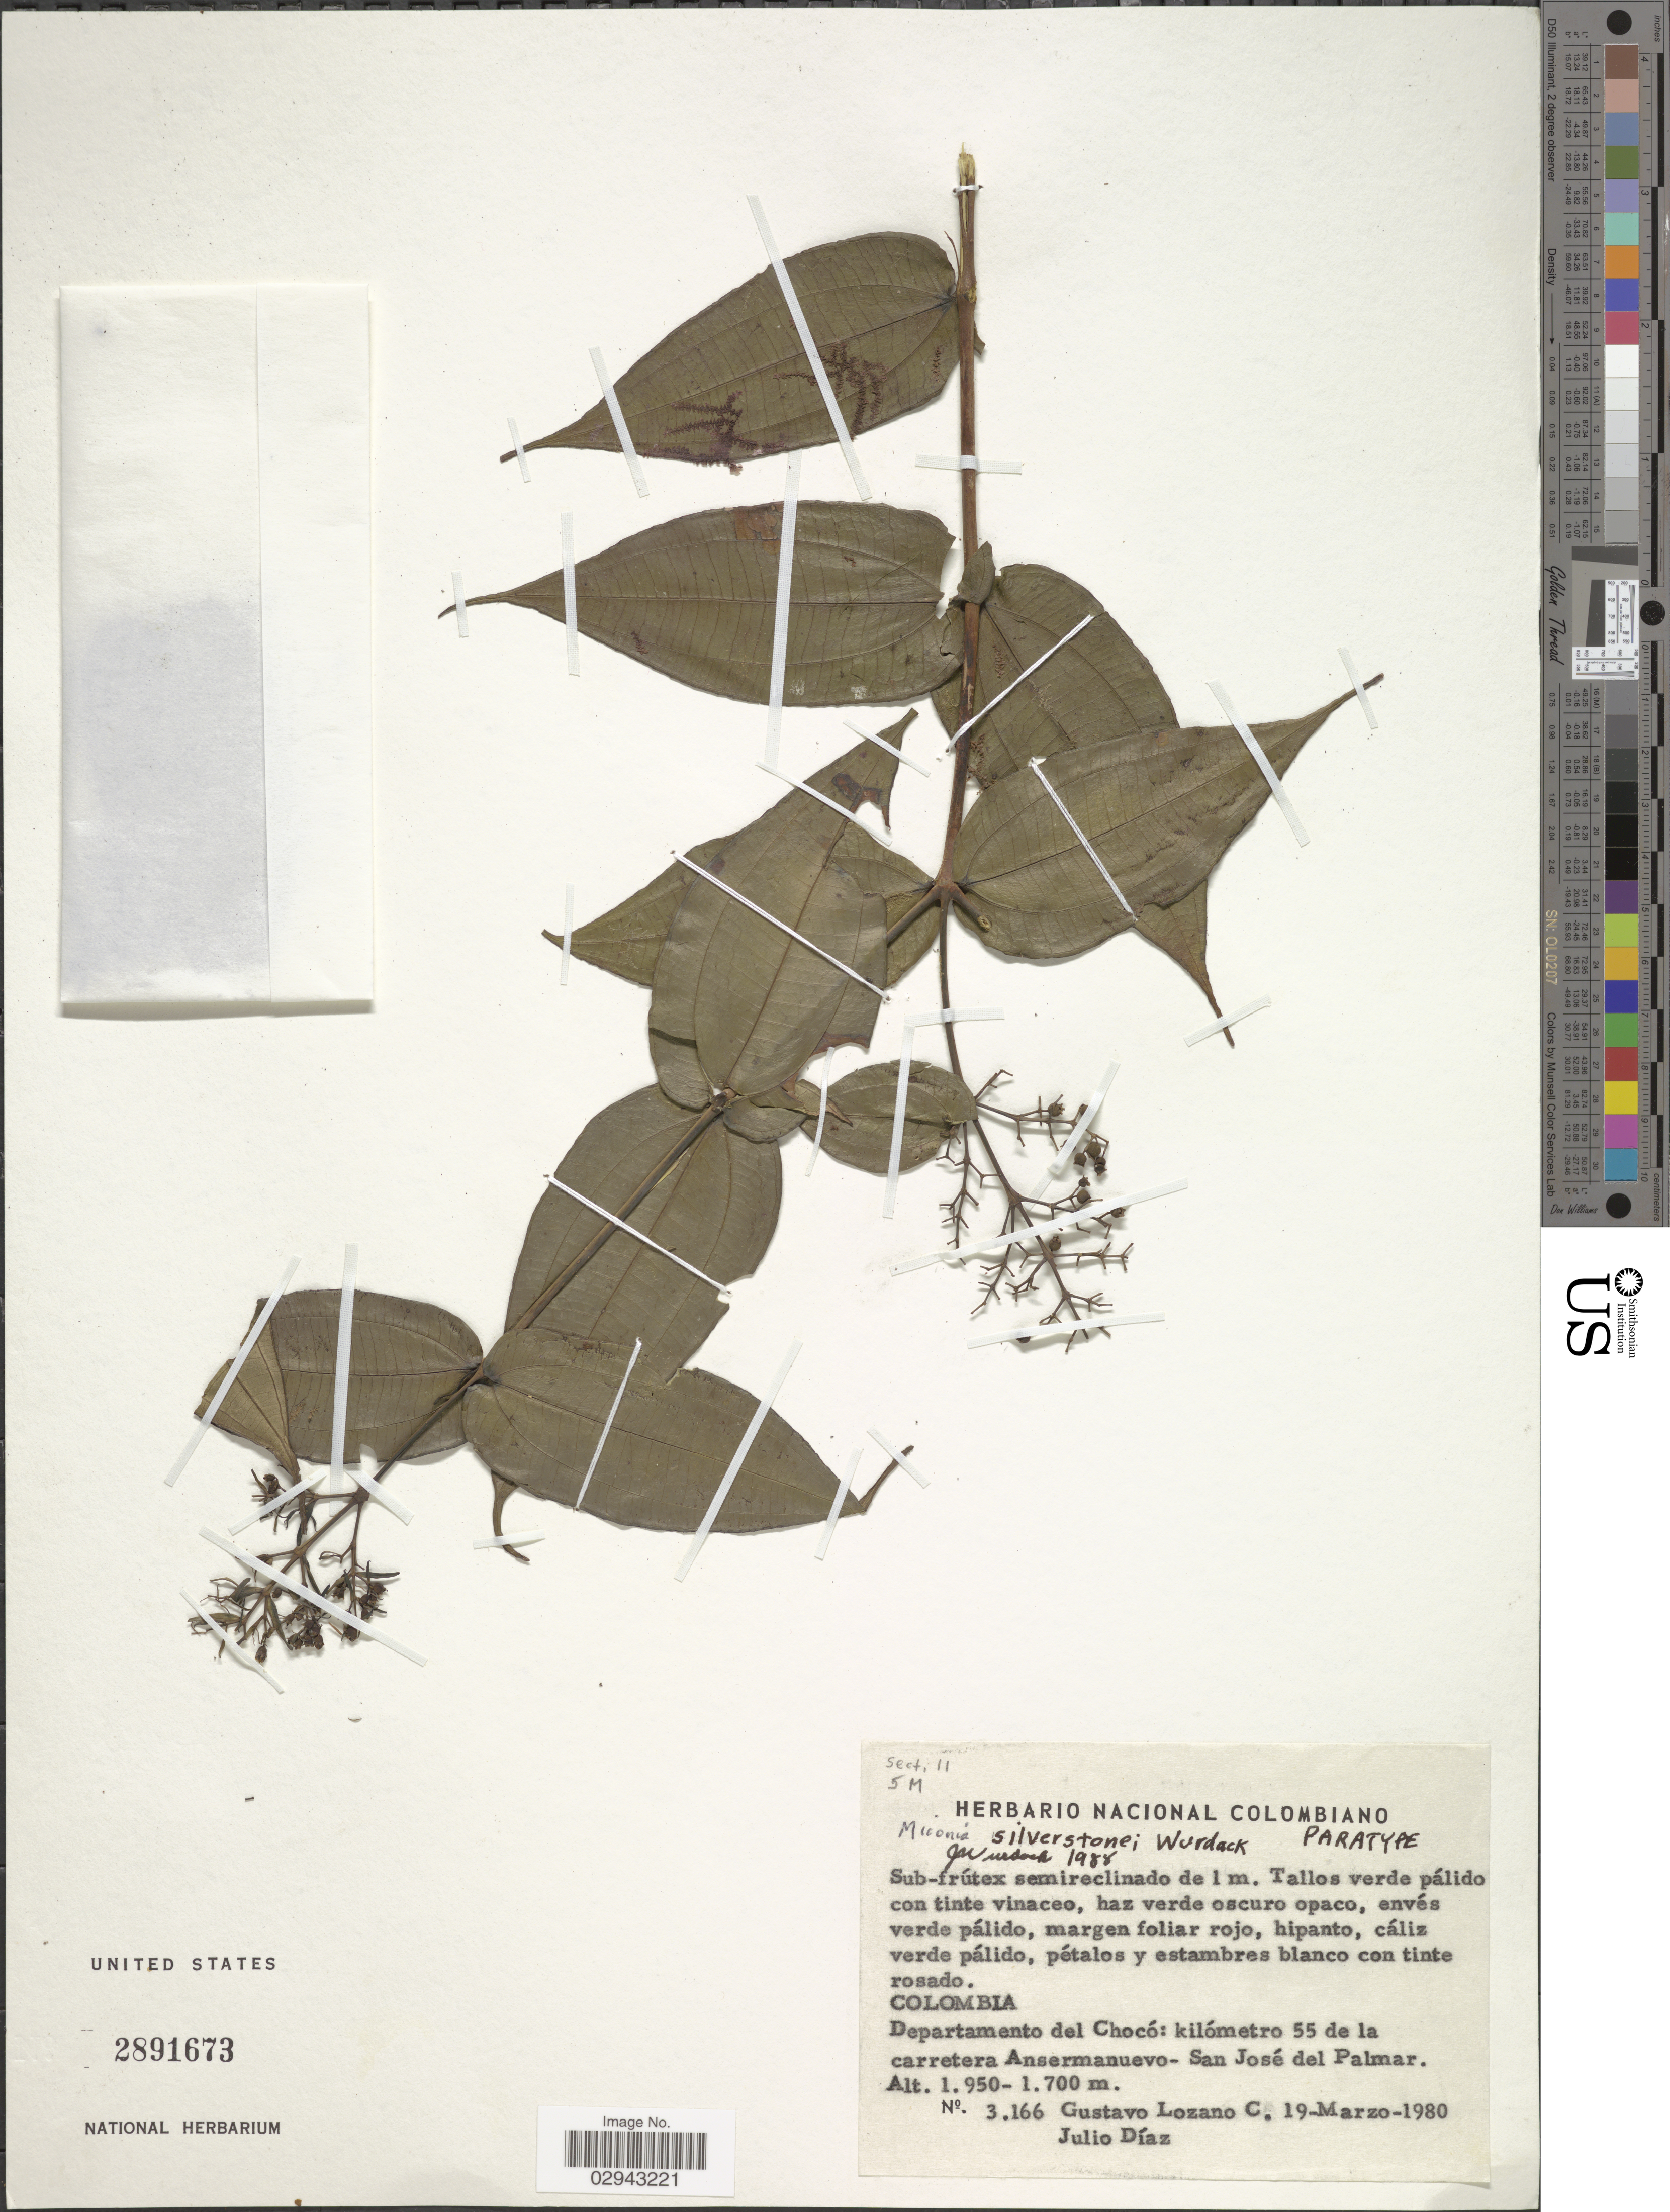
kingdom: Plantae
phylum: Tracheophyta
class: Magnoliopsida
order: Myrtales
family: Melastomataceae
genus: Miconia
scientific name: Miconia silverstonei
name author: Wurdack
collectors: G. Lozano-Contreras & J. Diaz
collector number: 3166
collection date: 1980-03-19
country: Colombia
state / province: Chocó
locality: Departamento del Chocó: kilómetro 55 de la carretera Ansermanuevo-San José del Palmar.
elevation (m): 1700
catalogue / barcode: US 2891673